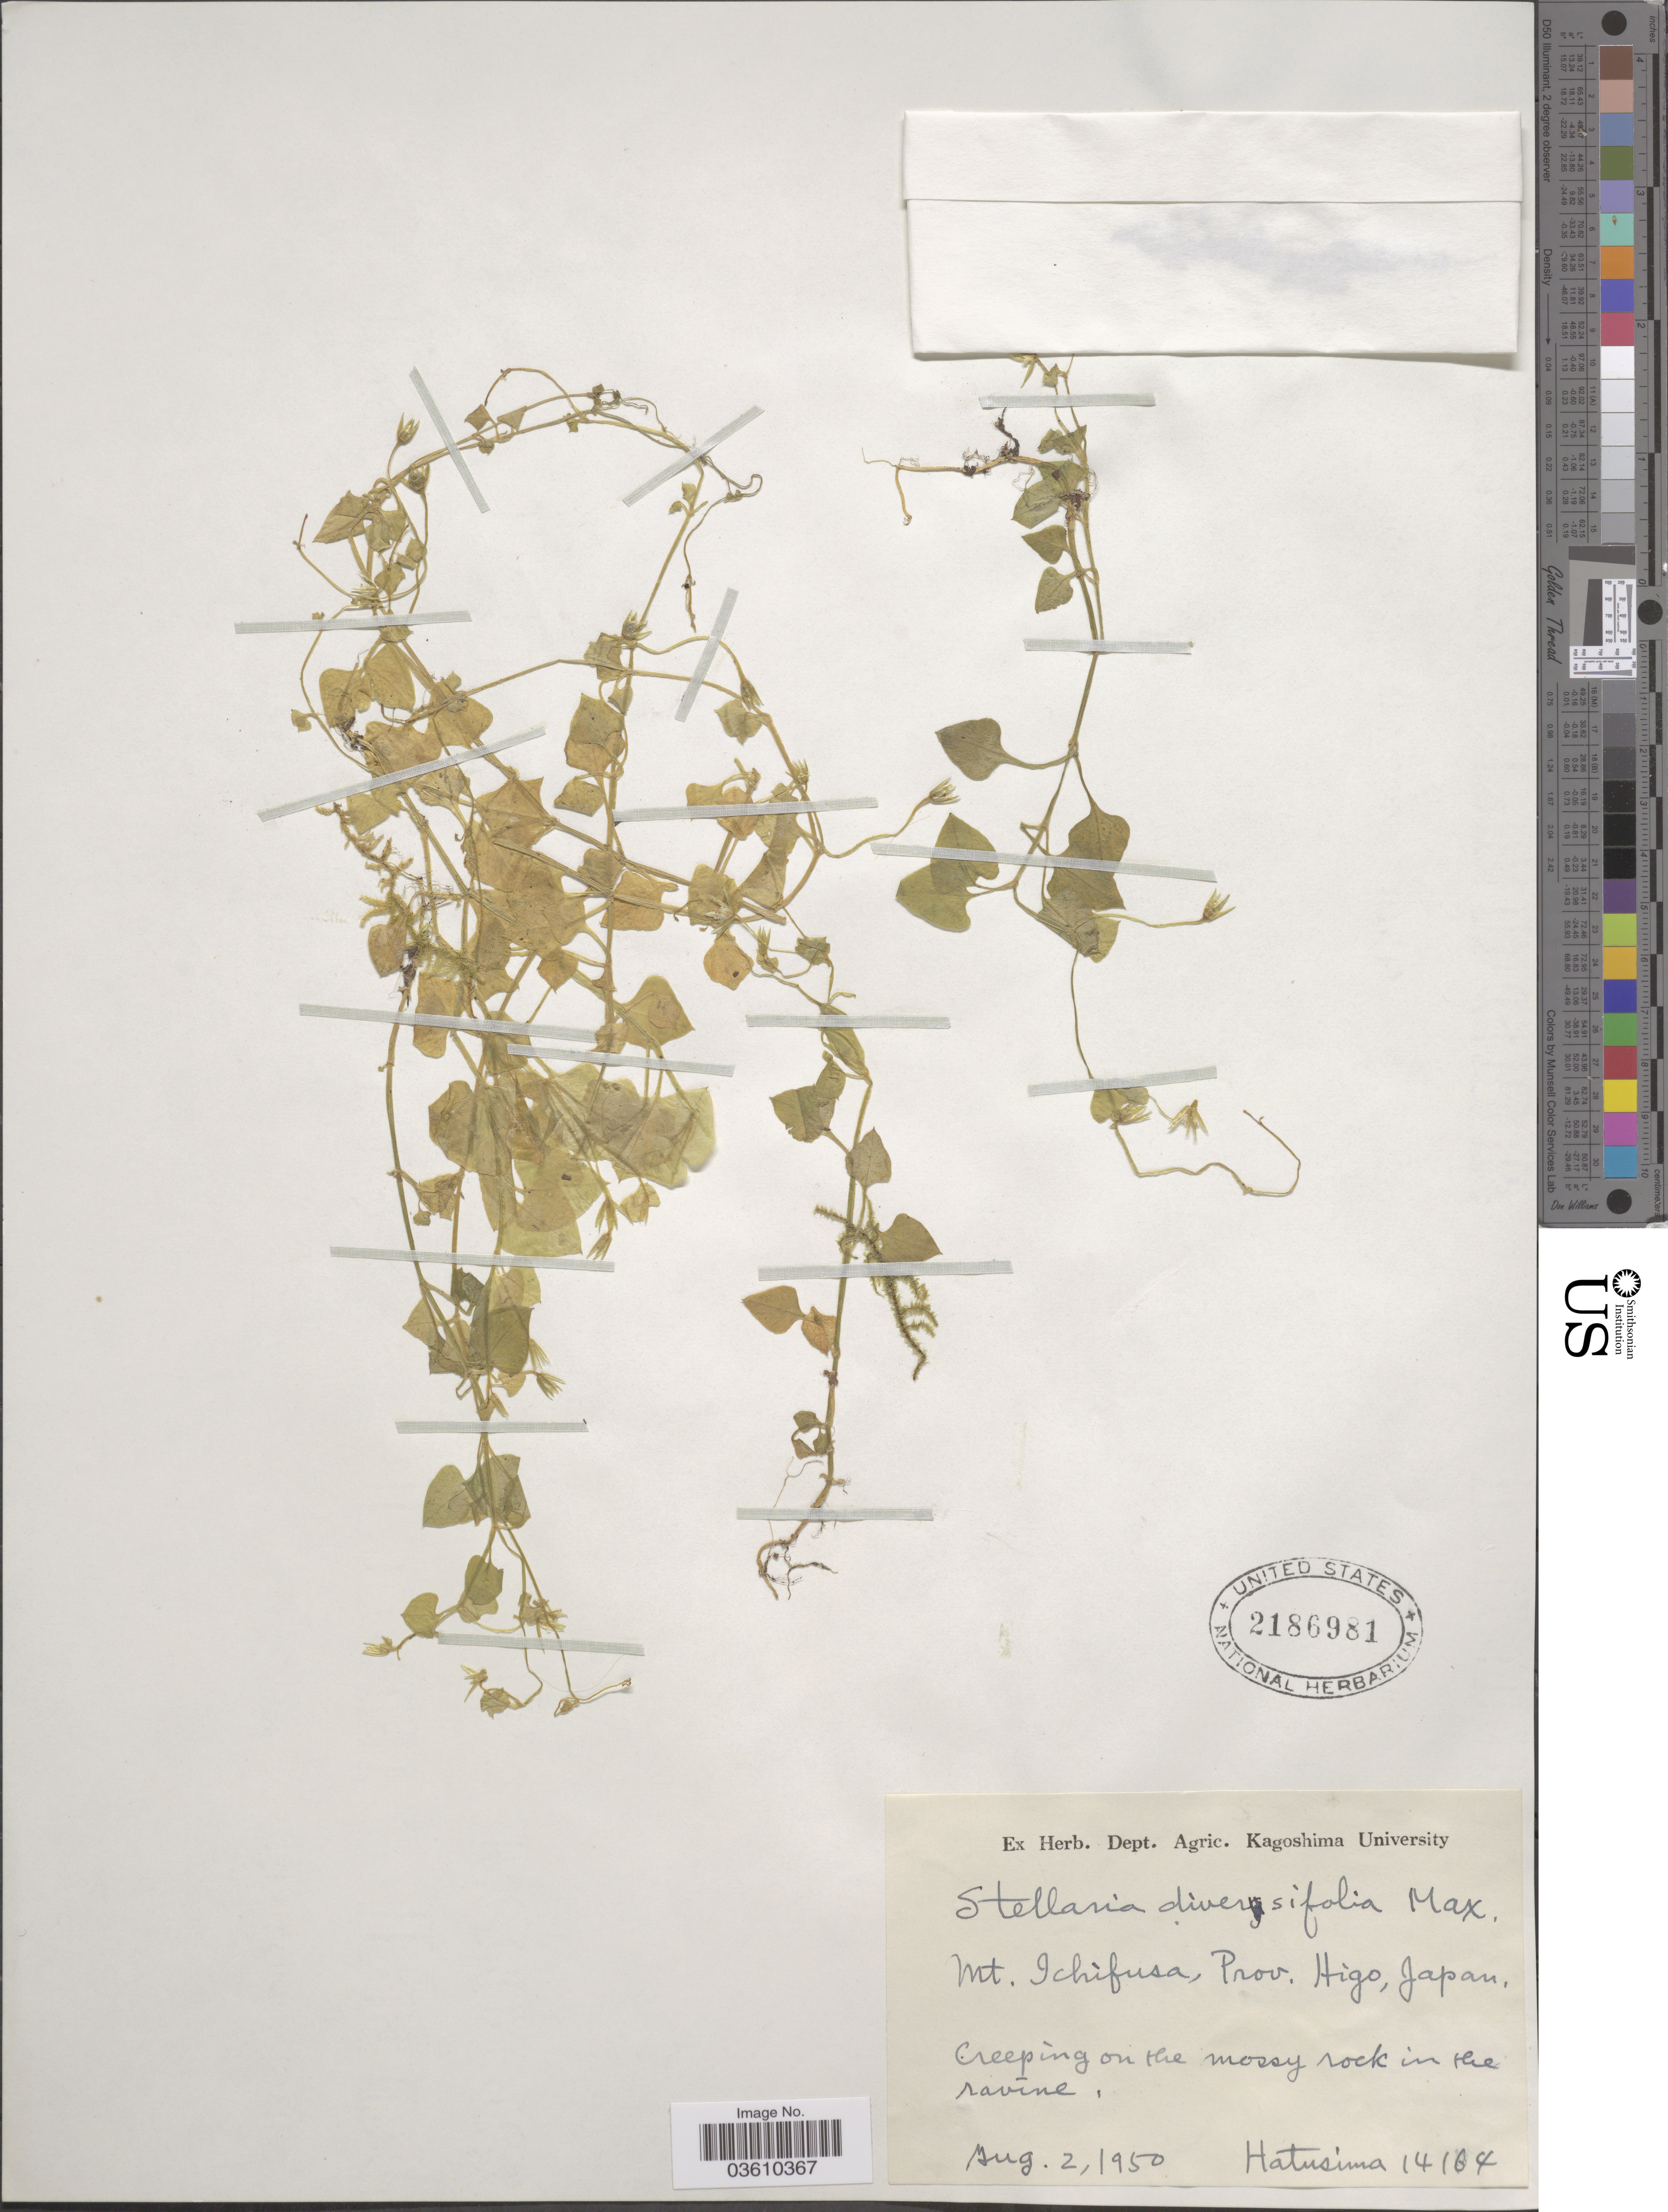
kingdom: Plantae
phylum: Tracheophyta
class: Magnoliopsida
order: Caryophyllales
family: Caryophyllaceae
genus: Nubelaria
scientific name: Nubelaria diversiflora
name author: (Maxim.) M.T. Sharples & E.A. Tripp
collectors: -. Hatusima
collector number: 14164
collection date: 1950-08-02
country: Japan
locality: Mt. Ichifusa, Prov. Higo.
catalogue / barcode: US 2186981